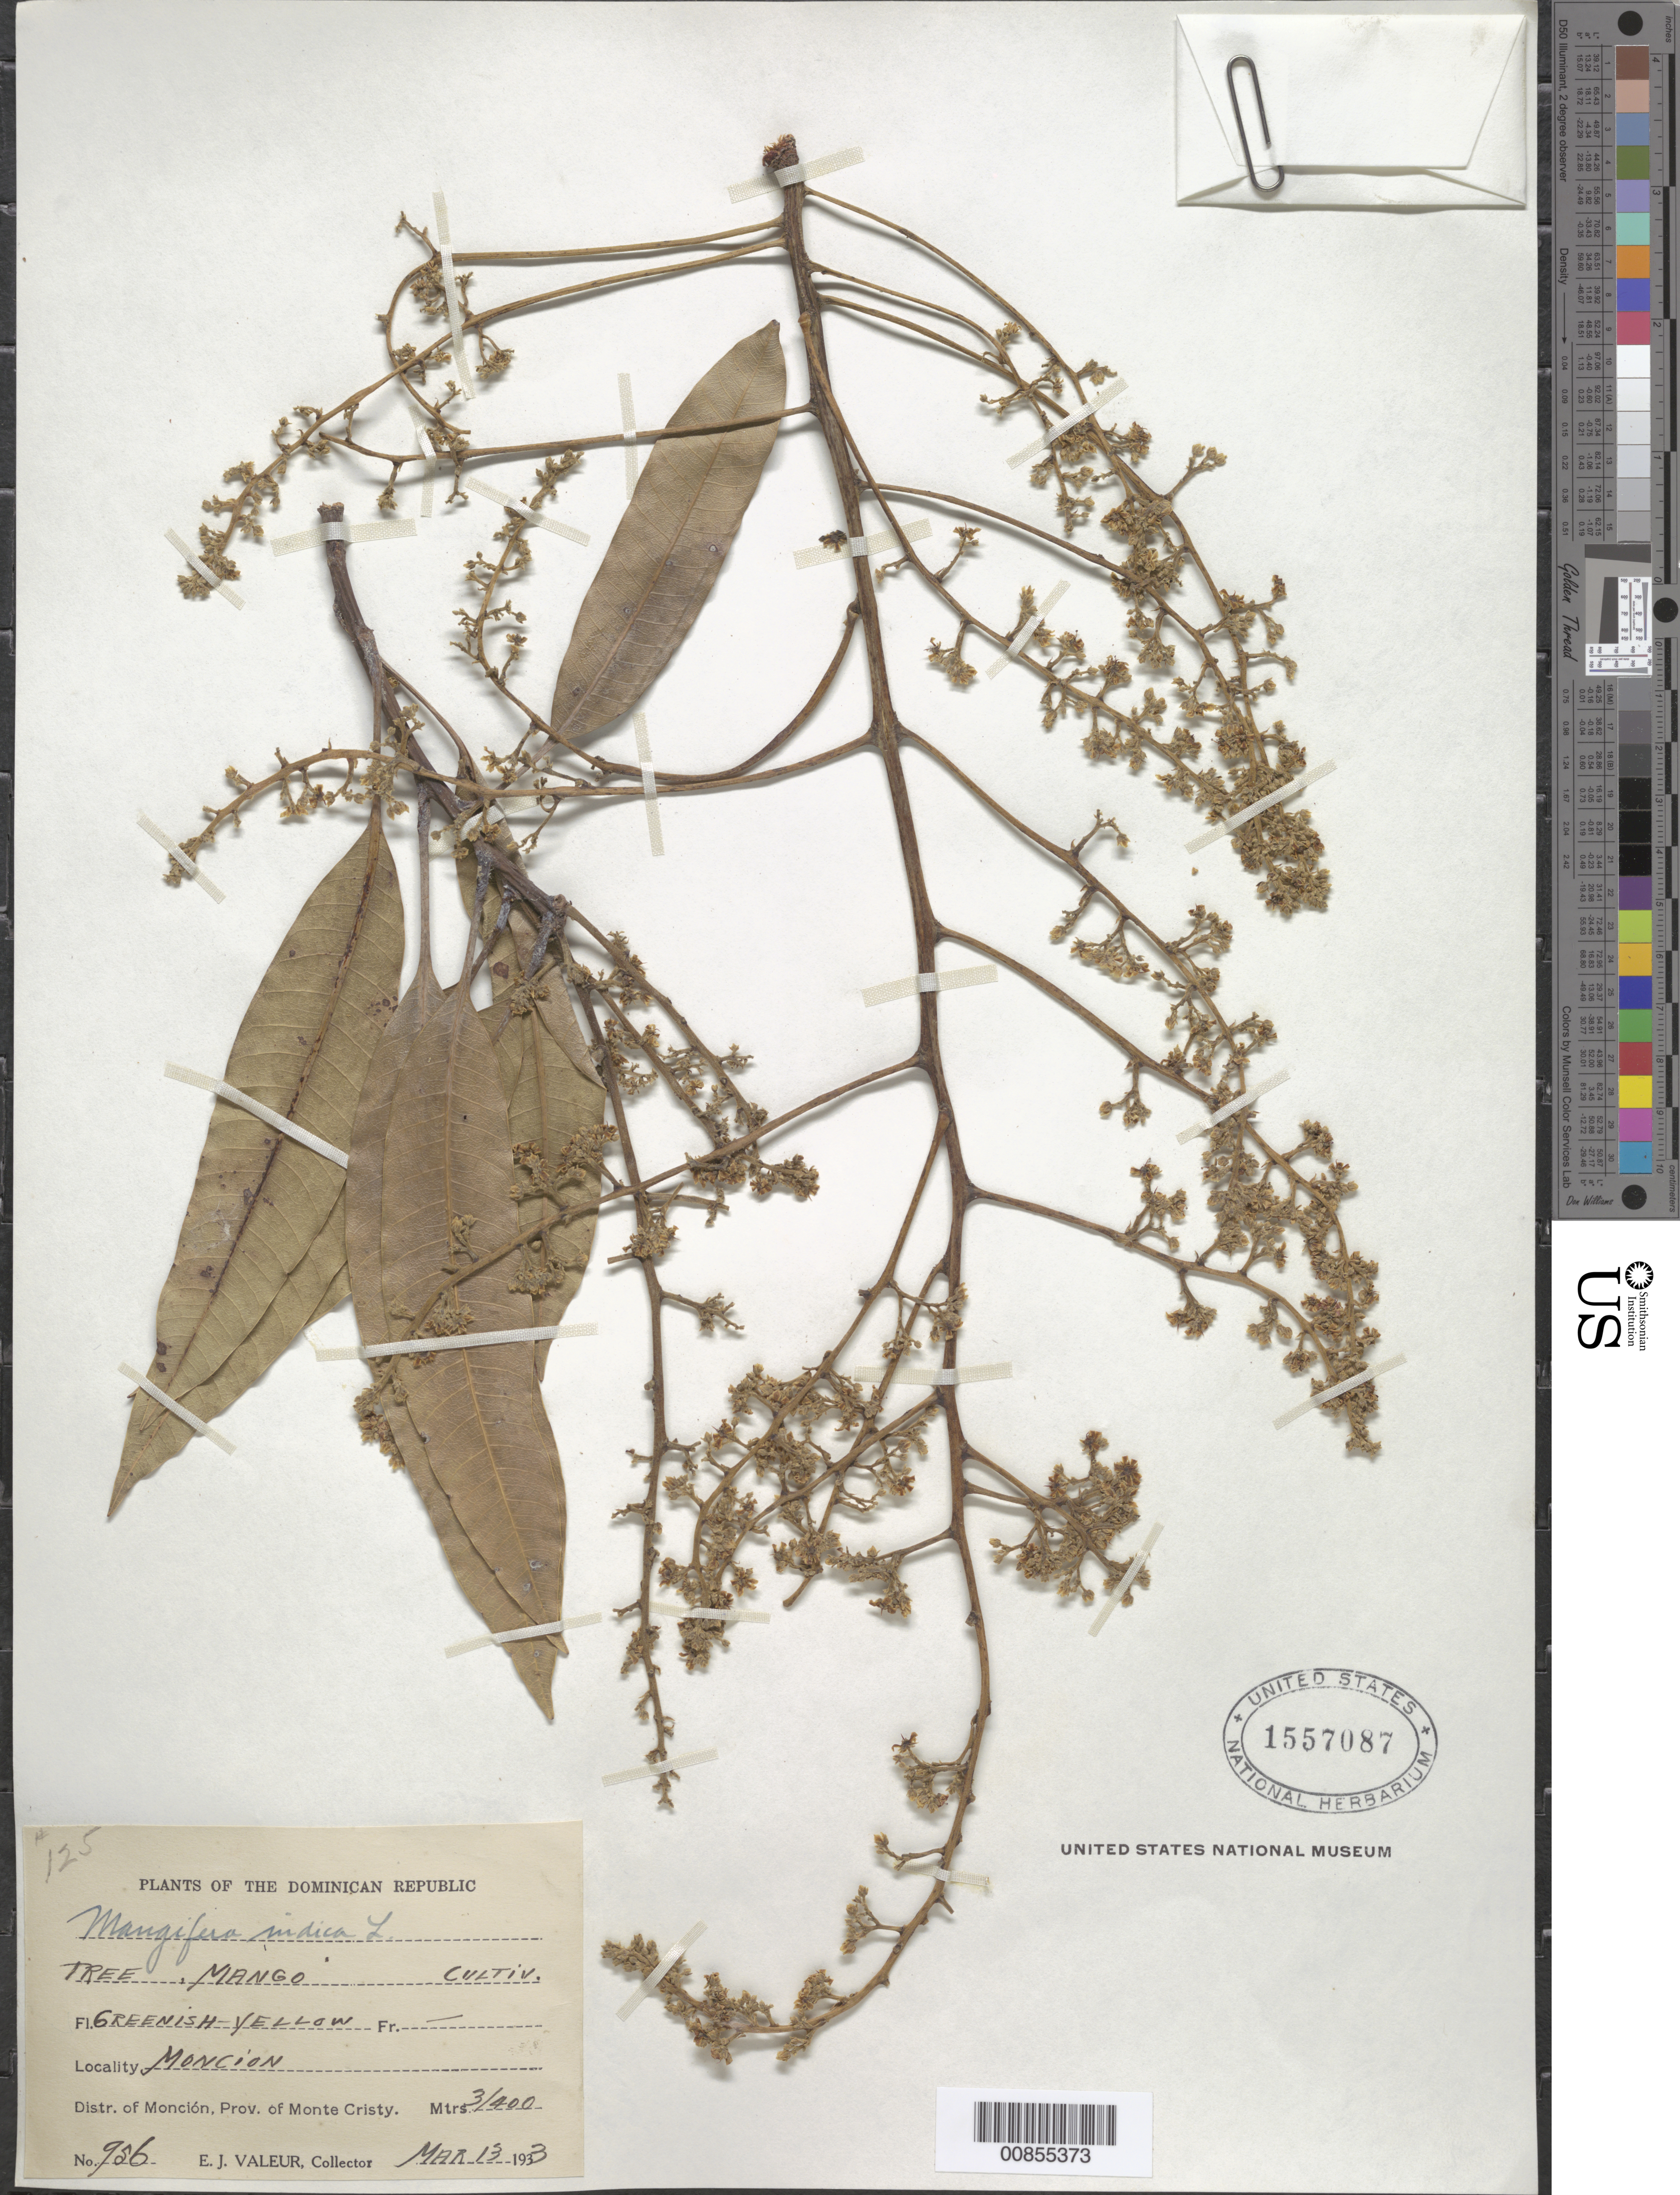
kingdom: Plantae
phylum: Tracheophyta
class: Magnoliopsida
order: Sapindales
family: Anacardiaceae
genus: Mangifera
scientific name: Mangifera indica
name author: L.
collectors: E. Valeur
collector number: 956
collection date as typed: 13 Mar 1933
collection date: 1933-03-13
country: Dominican Republic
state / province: Monte Cristi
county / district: Monción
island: Hispaniola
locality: Moncion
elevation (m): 300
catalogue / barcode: US 1557087